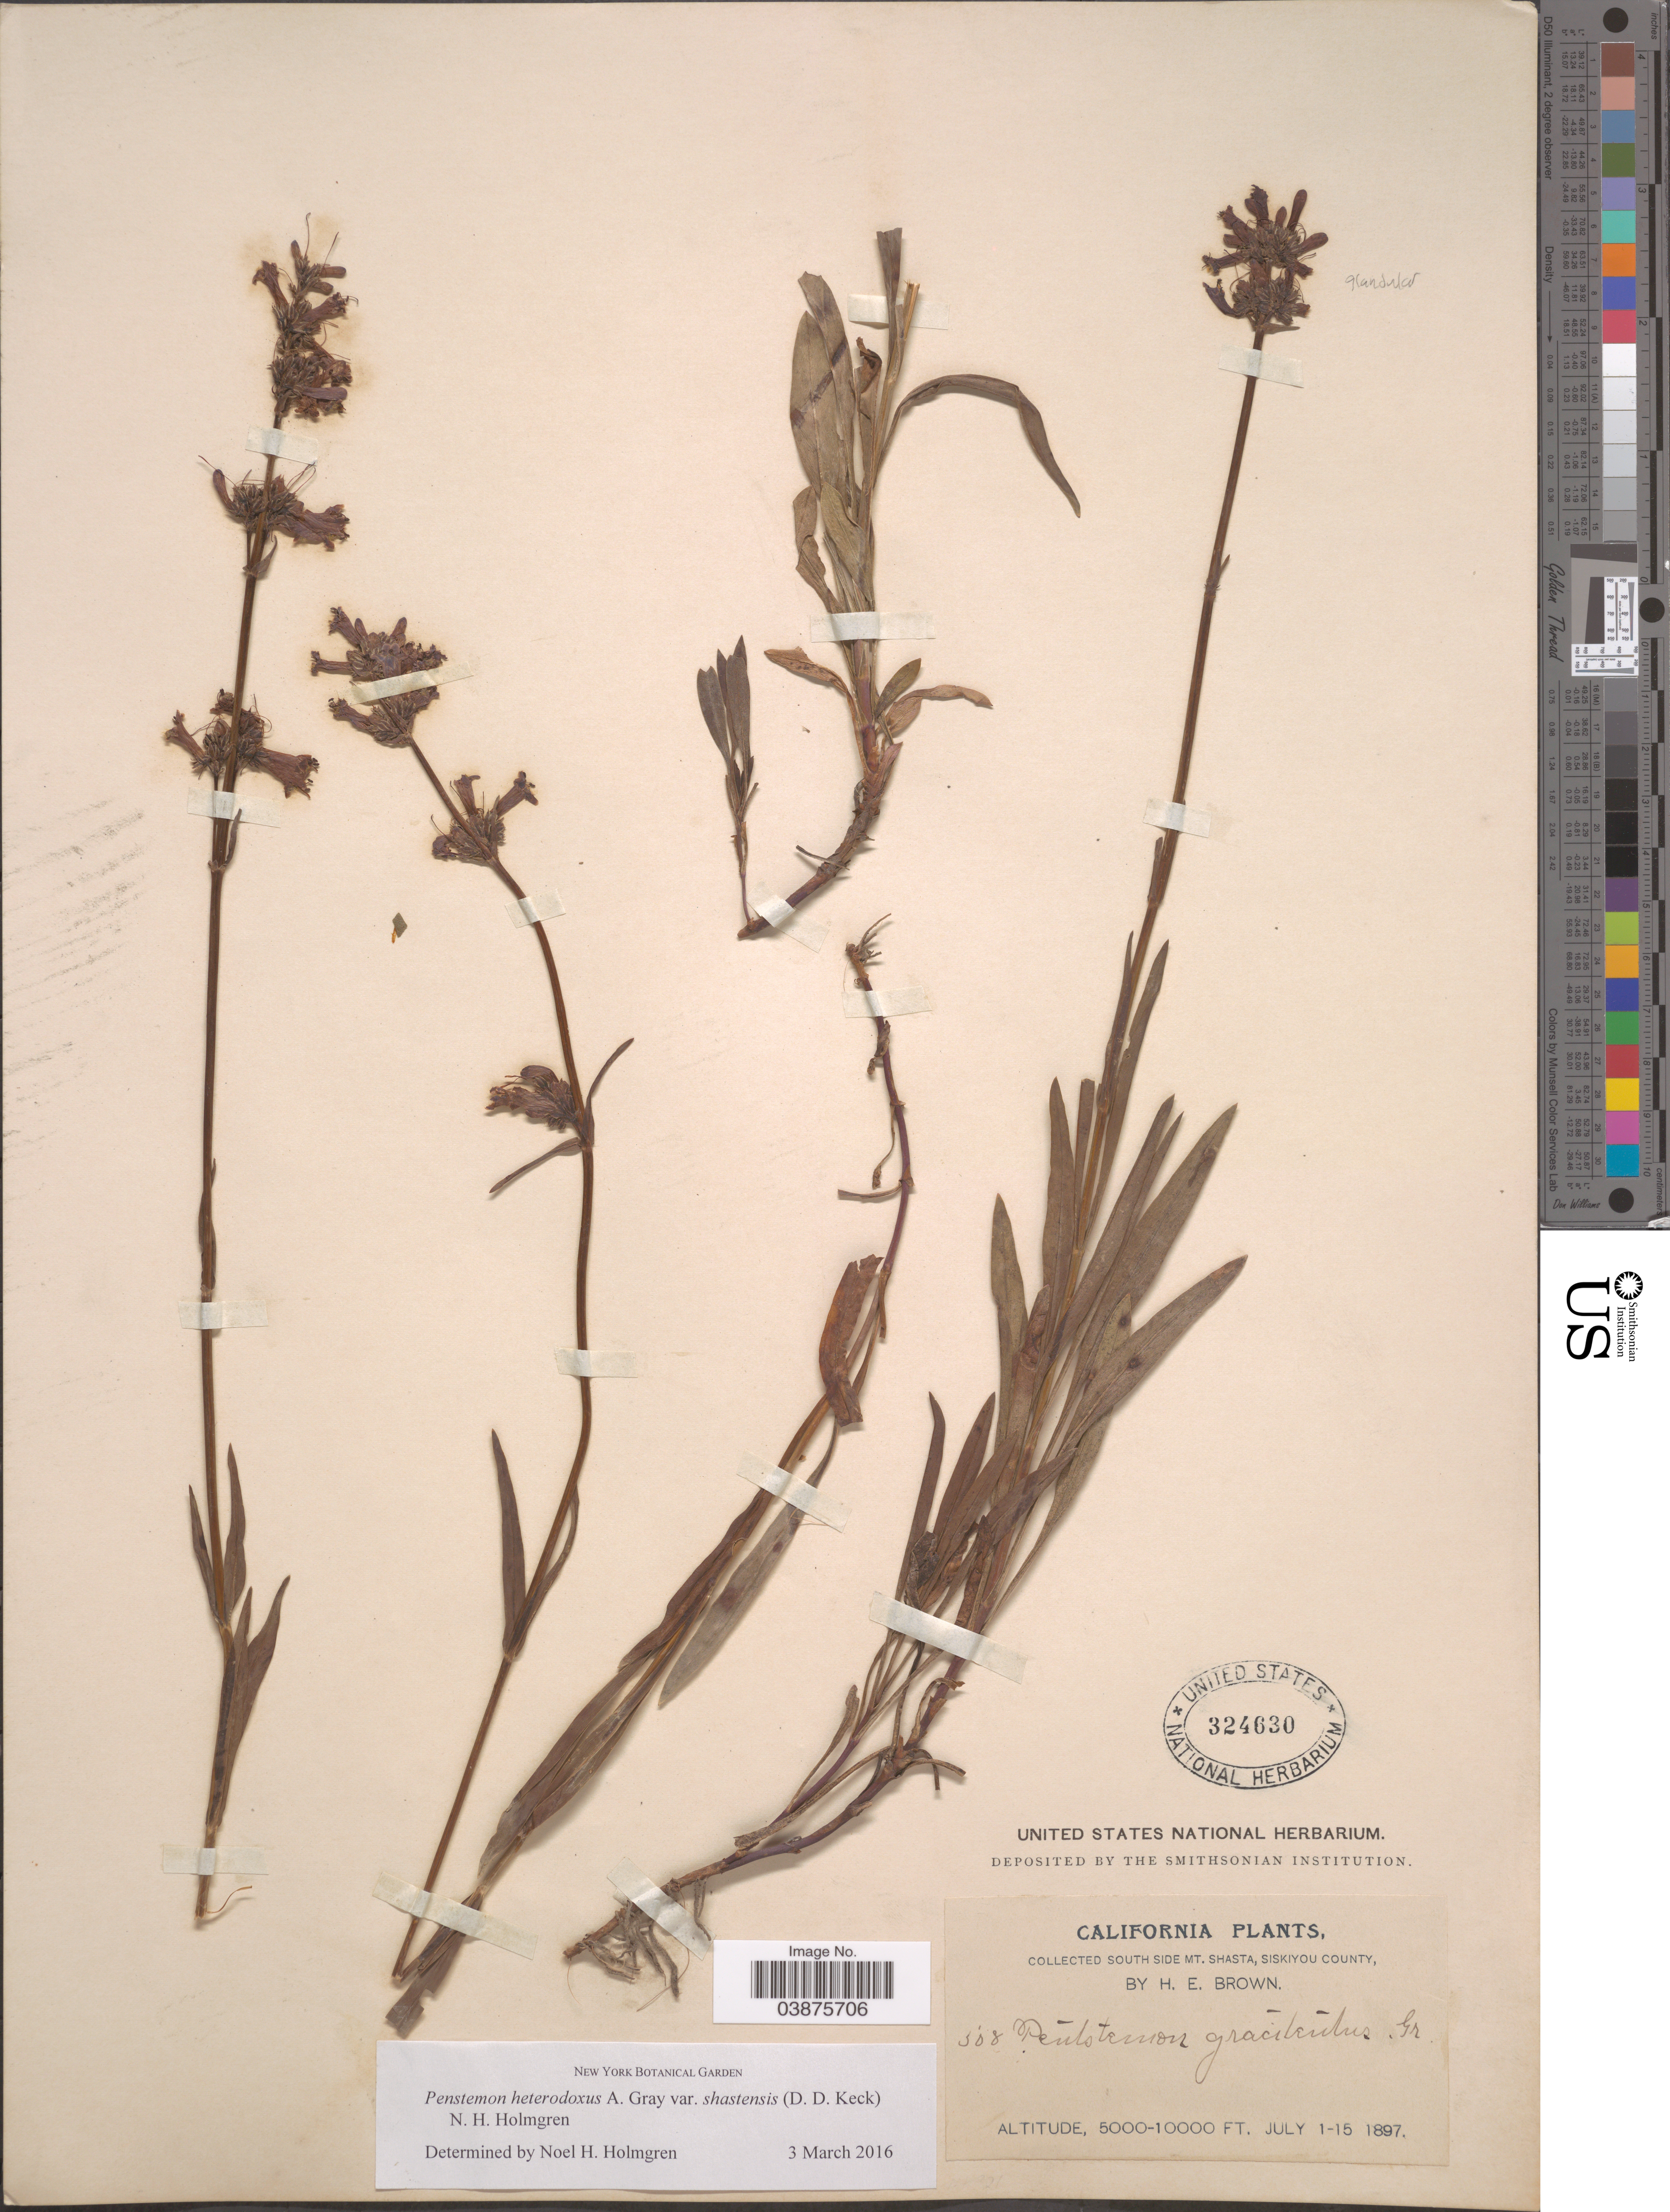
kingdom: Plantae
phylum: Tracheophyta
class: Magnoliopsida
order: Lamiales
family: Plantaginaceae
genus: Penstemon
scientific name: Penstemon heterodoxus var. shastensis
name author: (D.D. Keck) N.H. Holmgren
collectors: H. E. Brown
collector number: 308*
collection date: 1897-07-01/1897-07-15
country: United States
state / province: California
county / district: Siskiyou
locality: South side Mt. Shasta, Siskiyou County.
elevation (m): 1524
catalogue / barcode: US 324630